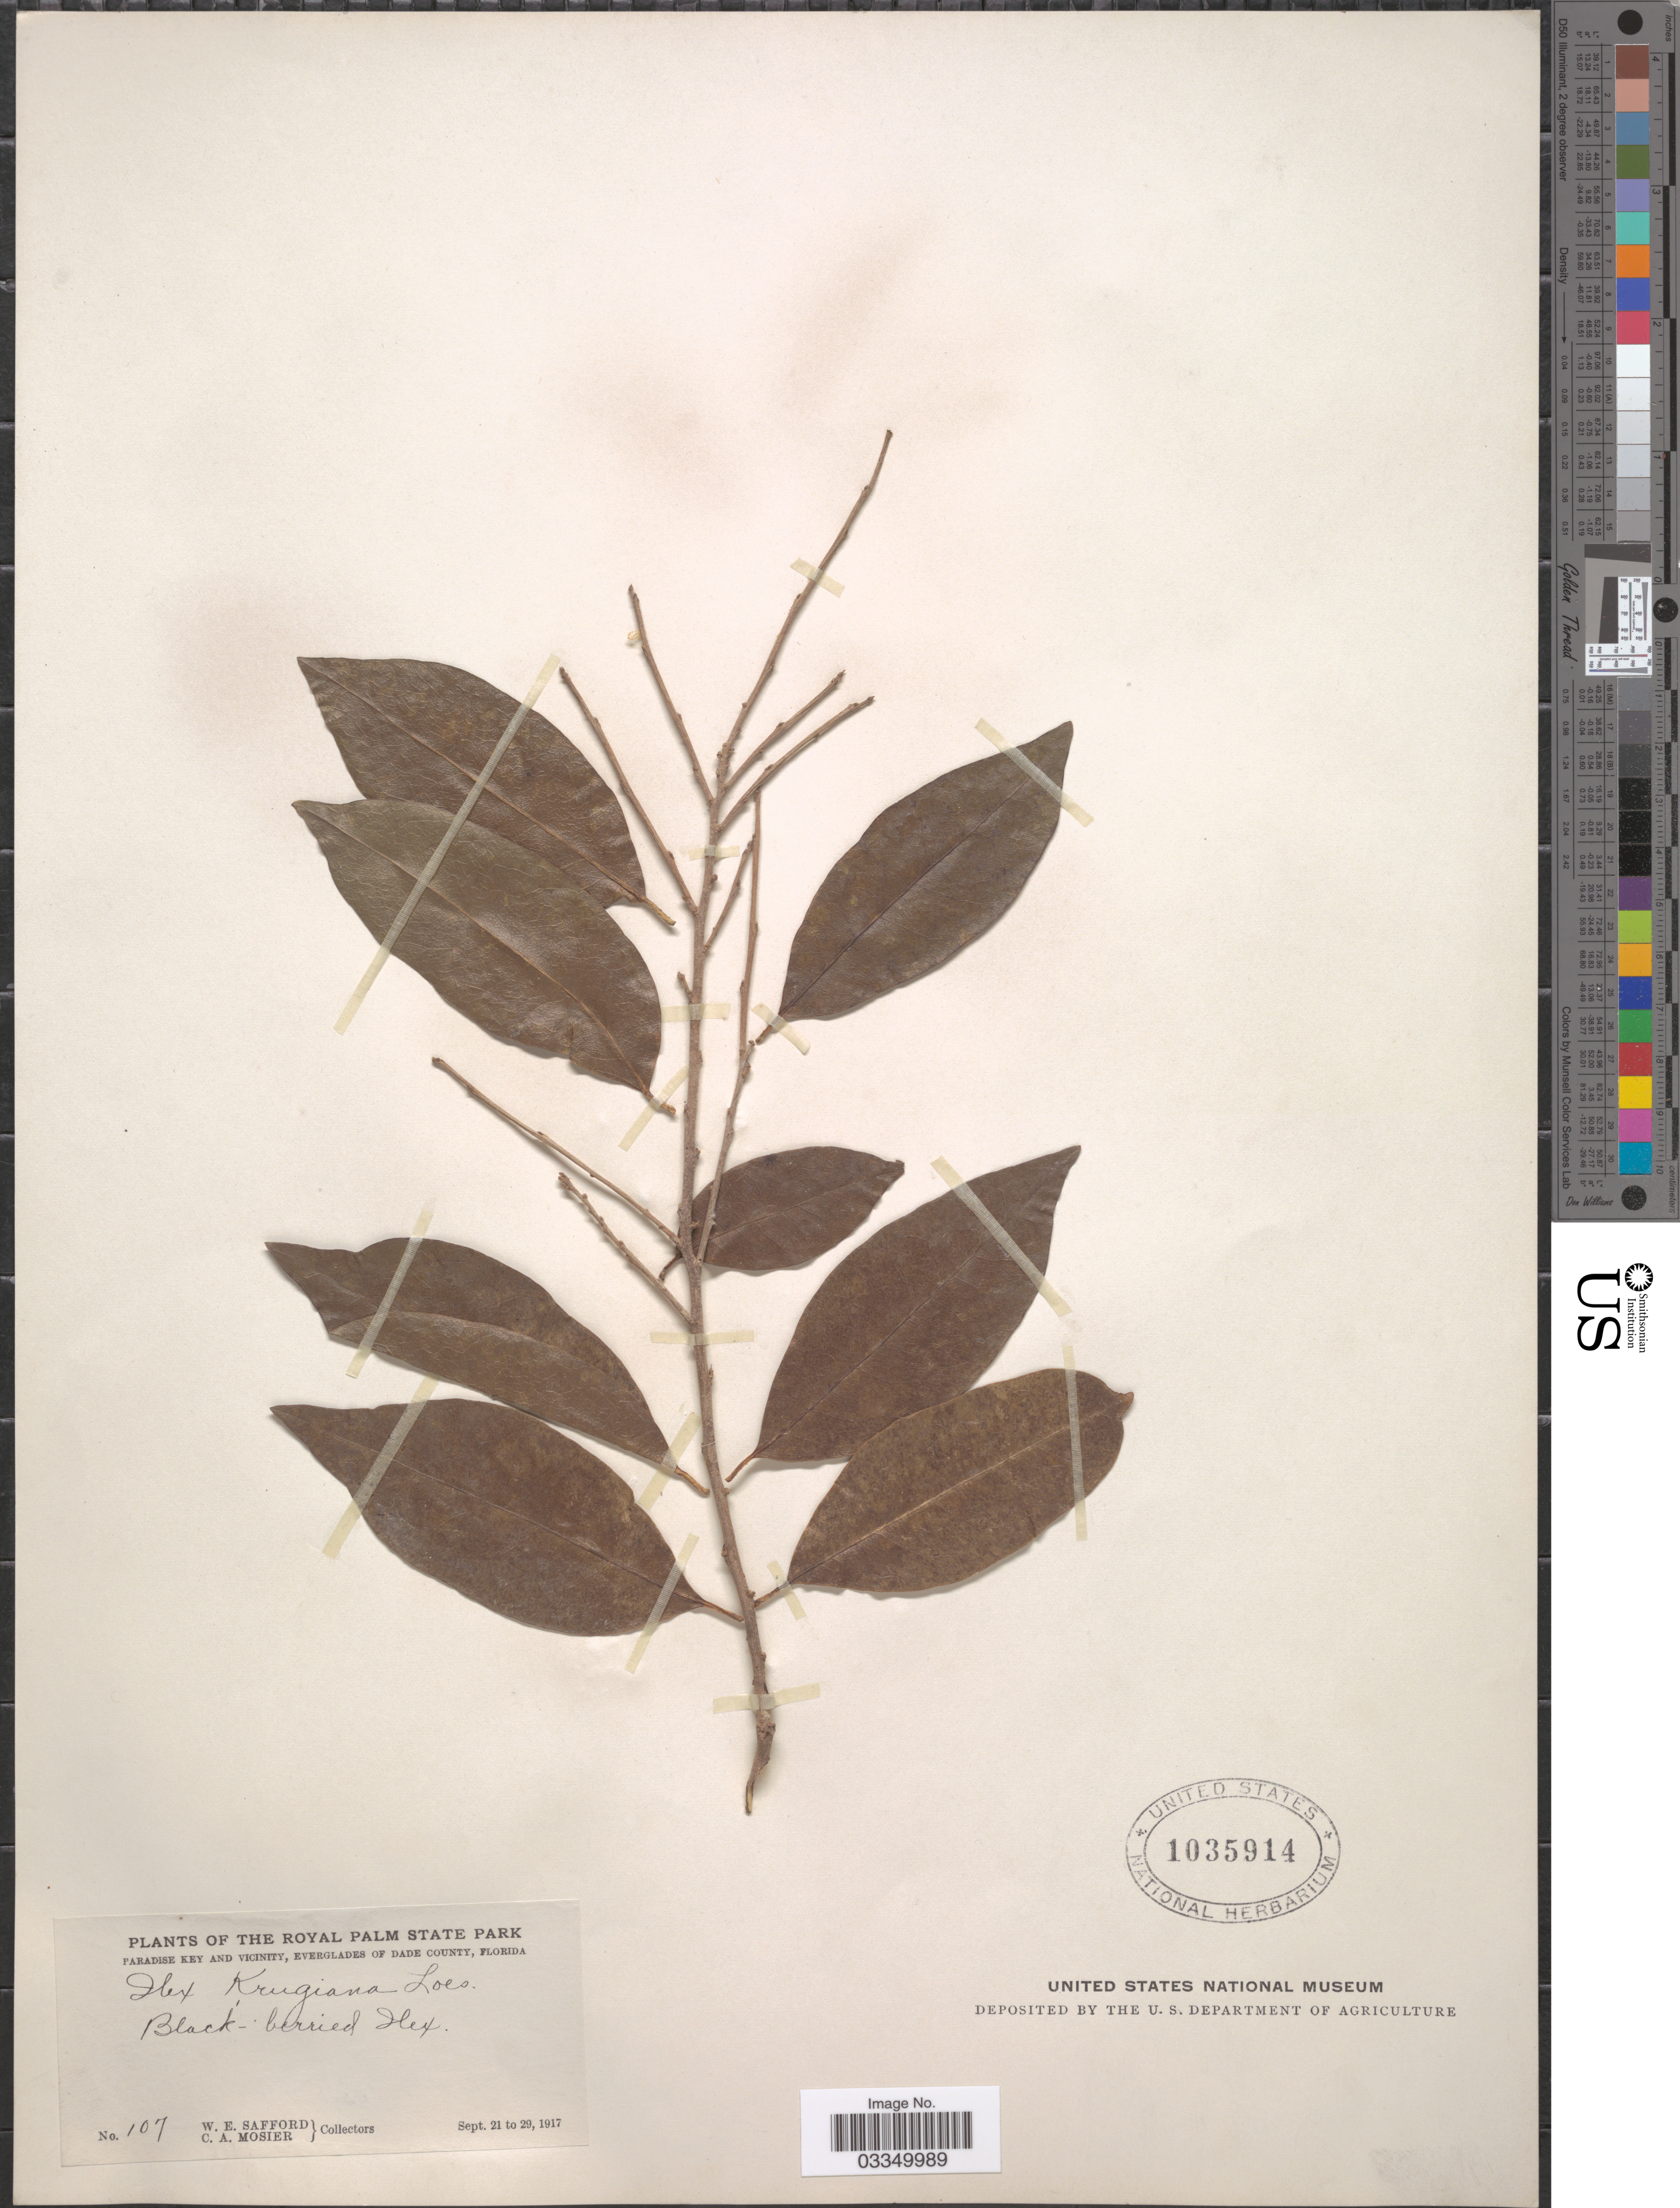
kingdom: Plantae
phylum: Tracheophyta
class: Magnoliopsida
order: Aquifoliales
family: Aquifoliaceae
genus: Ilex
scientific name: Ilex krugiana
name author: Loes.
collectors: W. E. Safford & C. A. Mosier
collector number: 107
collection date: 1917-09-21/1917-09-29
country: United States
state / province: Florida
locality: The Royal Palm State Park. Paradise Key and vicinity, Everglades of Dade County.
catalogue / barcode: US 1035914